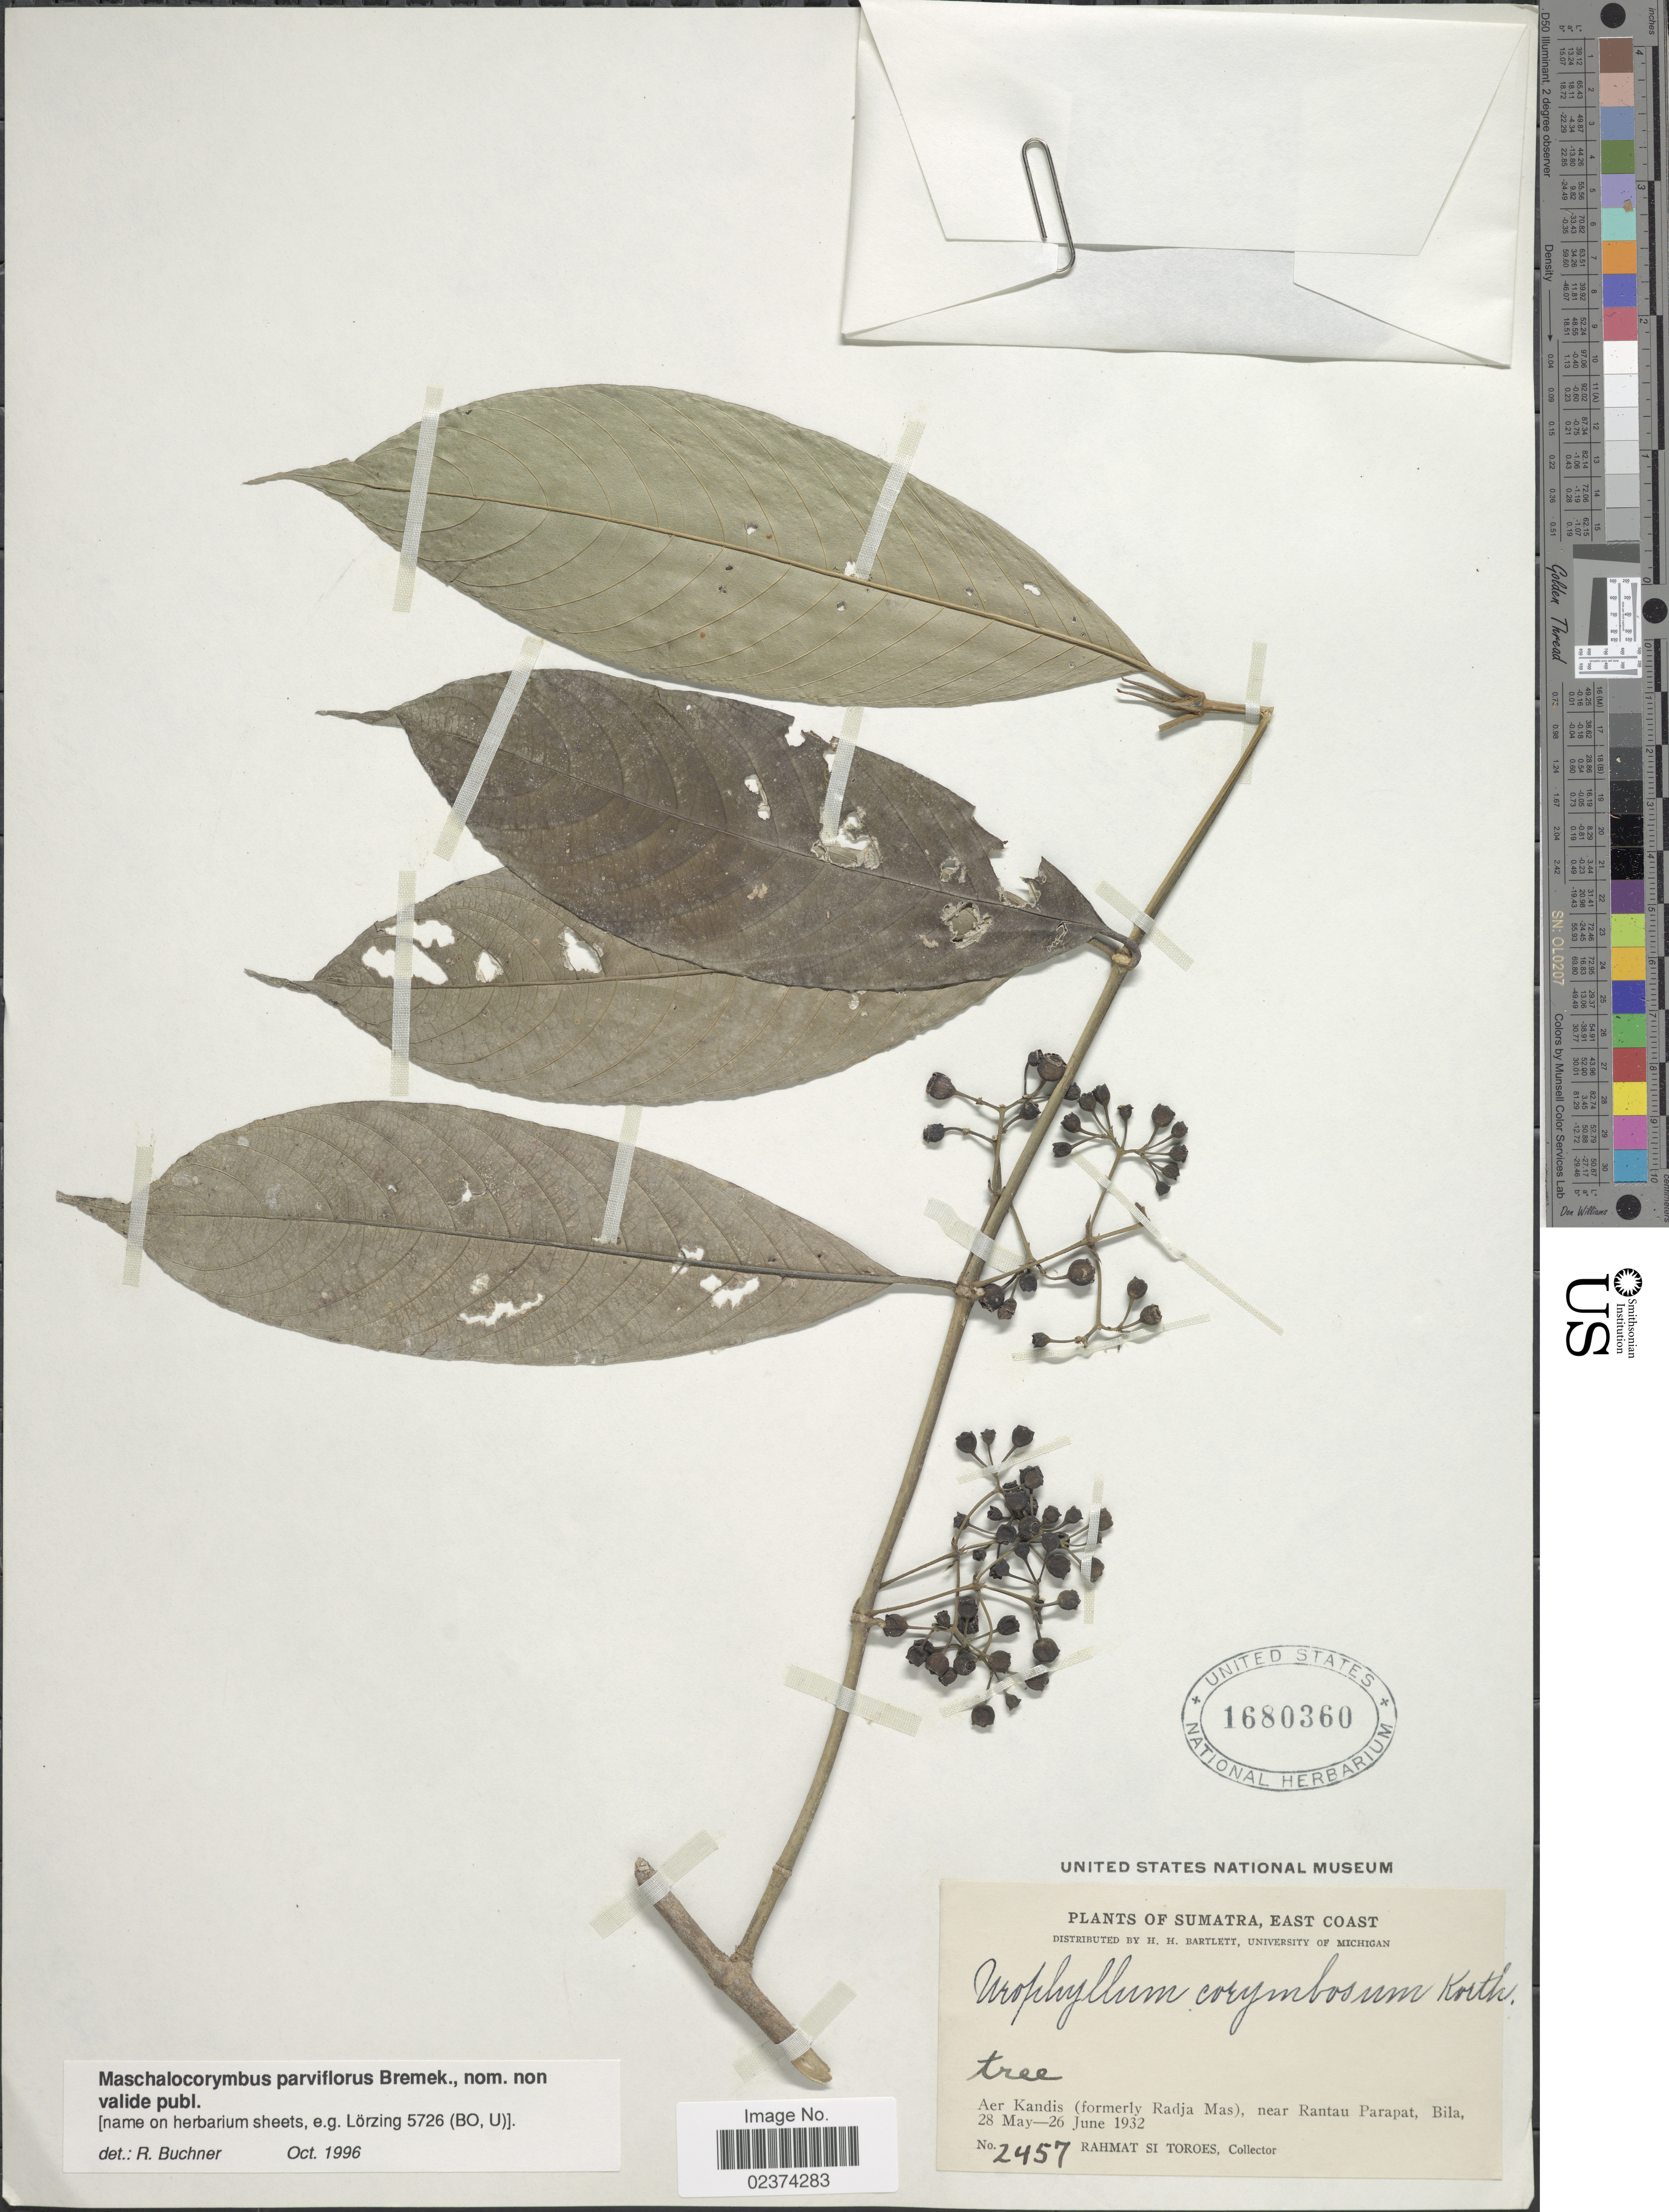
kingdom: Plantae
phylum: Tracheophyta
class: Magnoliopsida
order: Gentianales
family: Rubiaceae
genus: Maschalocorymbus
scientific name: Maschalocorymbus parviflorus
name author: Bremek.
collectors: Rahmat Si Boeea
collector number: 2457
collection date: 1932-05-28/1932-06-26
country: Indonesia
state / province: Sumatra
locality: Sumatra, East Coast. Aer Kandis (formerly Radja Mas), near Rantau Parapat, Bila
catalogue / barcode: US 1680360